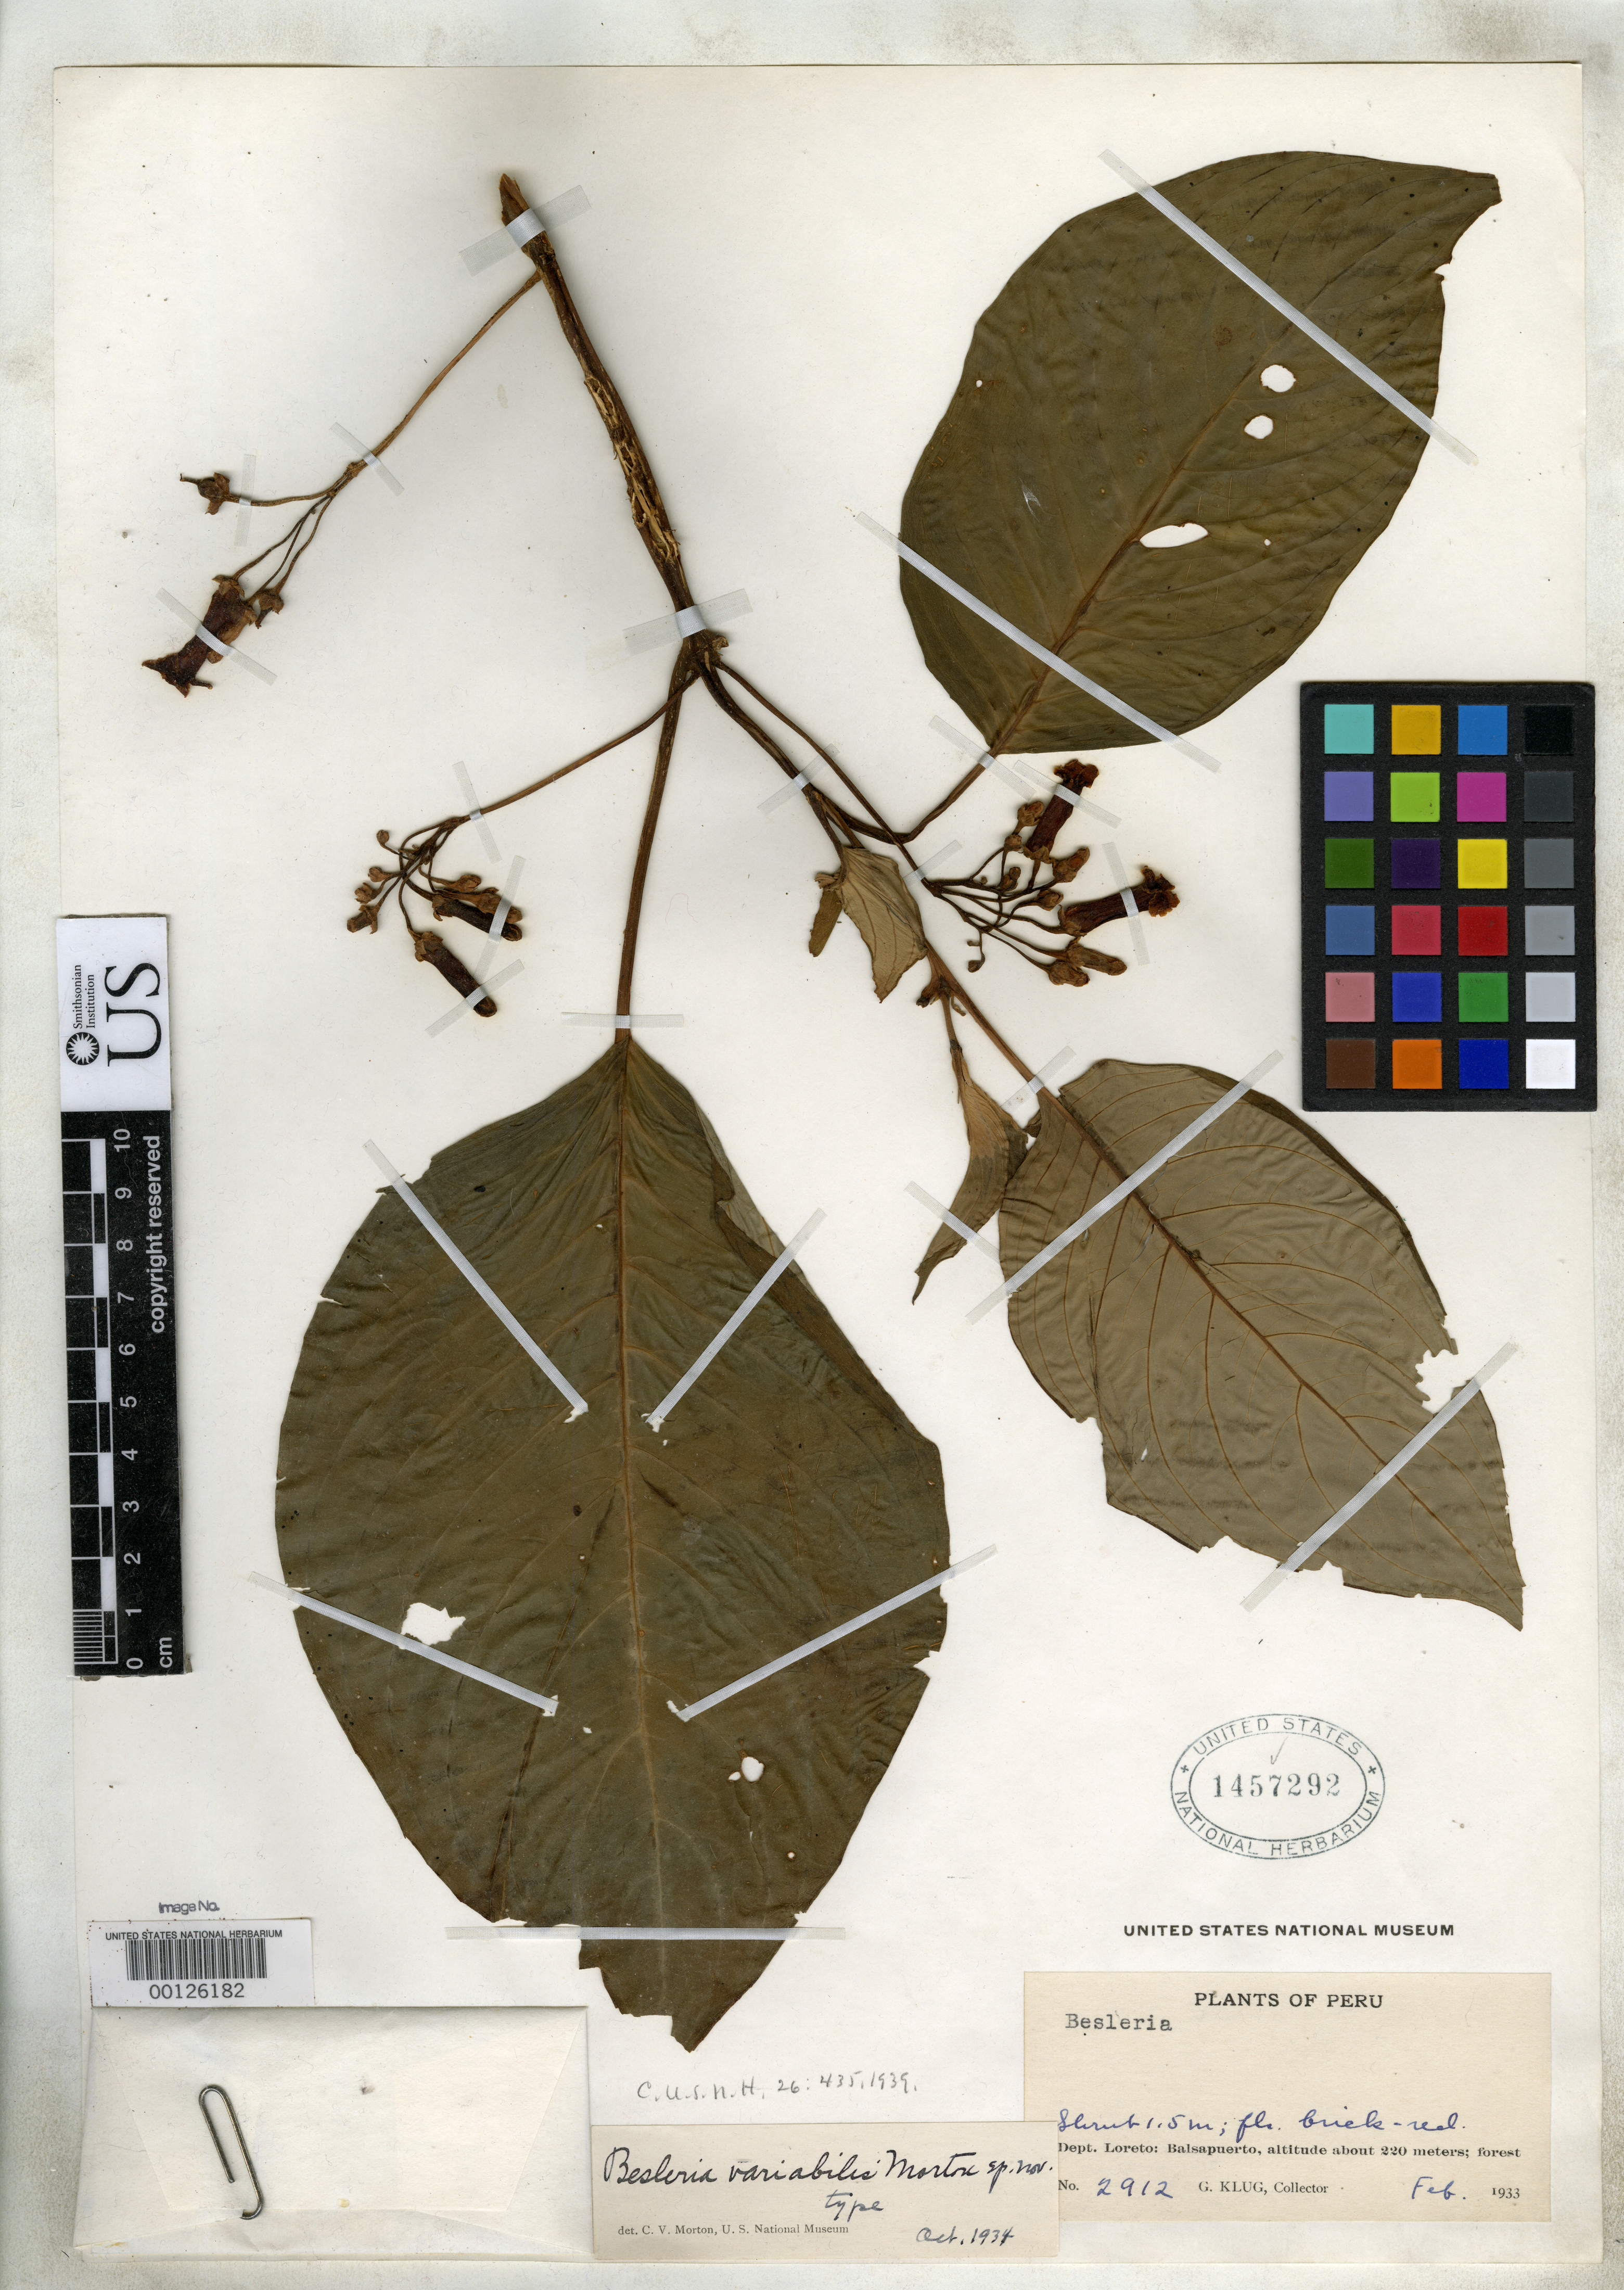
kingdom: Plantae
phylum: Tracheophyta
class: Magnoliopsida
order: Lamiales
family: Gesneriaceae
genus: Besleria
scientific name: Besleria variabilis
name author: C.V. Morton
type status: Holotype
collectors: G. Klug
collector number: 2912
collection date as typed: Feb 1933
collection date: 1933-02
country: Peru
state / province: Loreto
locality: Balsapuerto.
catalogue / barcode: US 1457292